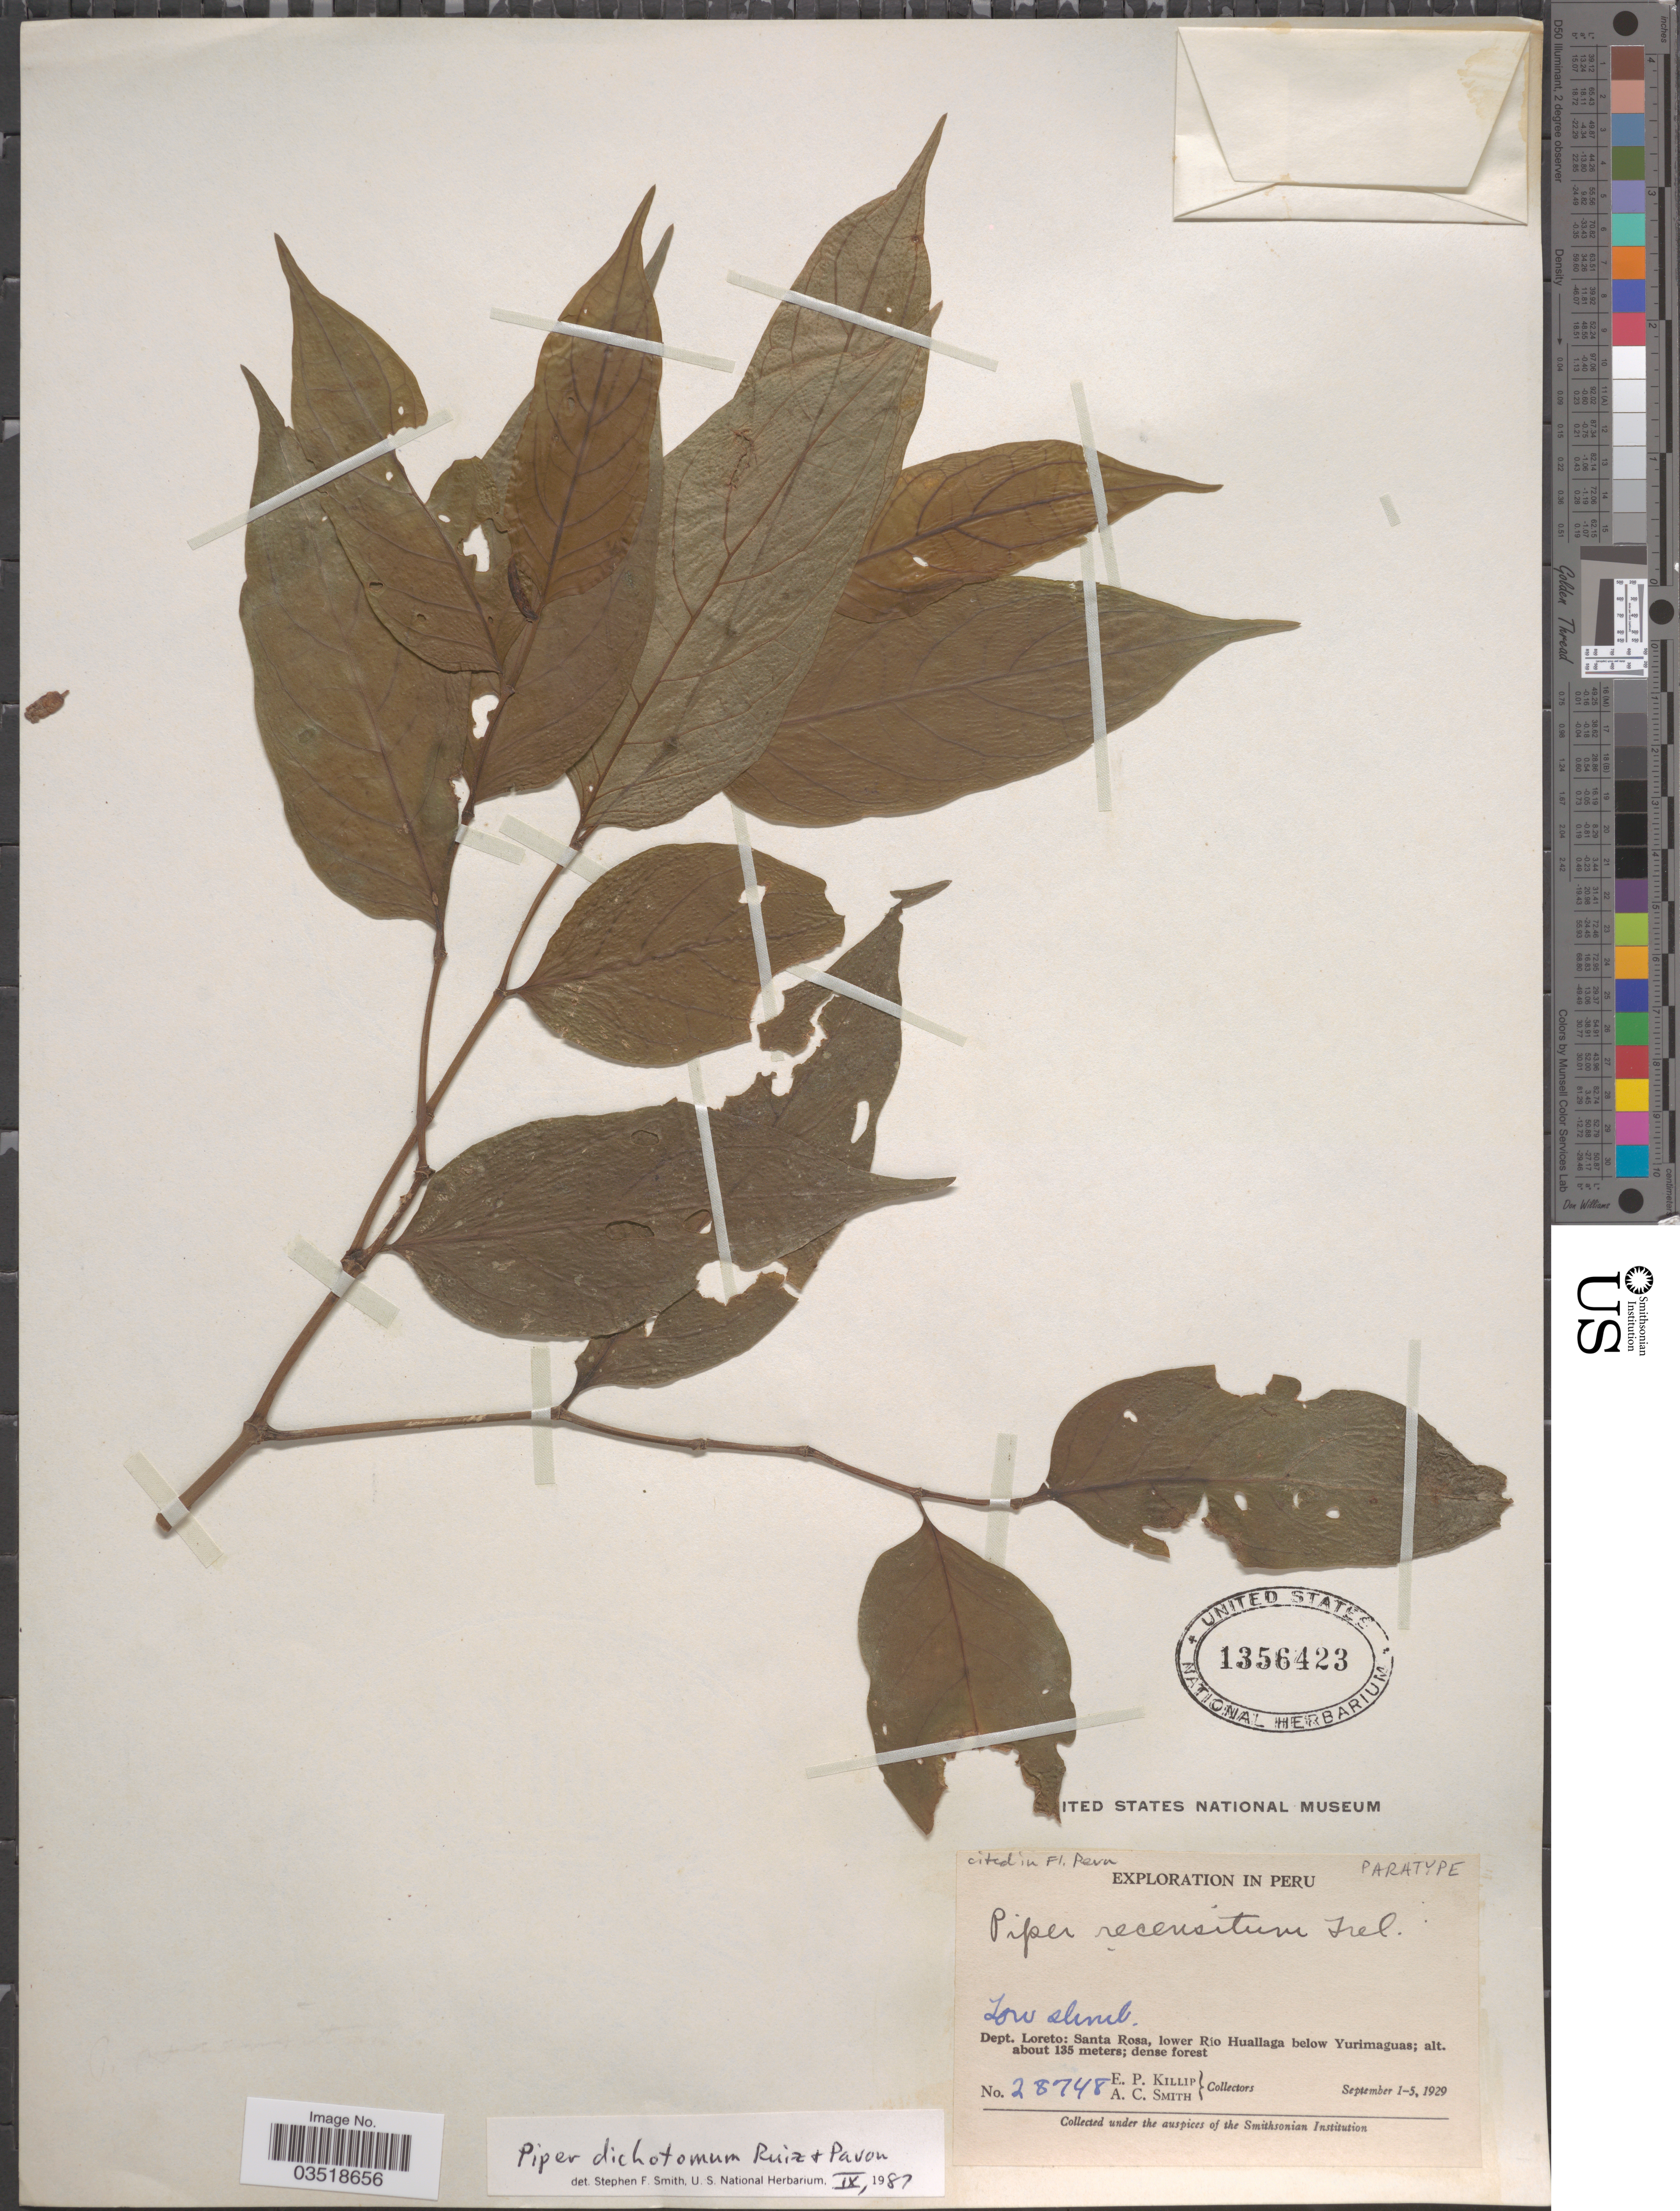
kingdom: Plantae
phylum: Tracheophyta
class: Magnoliopsida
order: Piperales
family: Piperaceae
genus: Piper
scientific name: Piper recensitum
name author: Trel. in J.F. Macbr.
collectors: E. P. Killip & A. C. Smith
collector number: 28748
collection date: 1929-09-01/1929-09-05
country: Peru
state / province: Loreto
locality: Dept. Loreto: Santa Rosa, lower Río Huallaga below Yurimaguas.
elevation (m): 135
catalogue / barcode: US 1356423